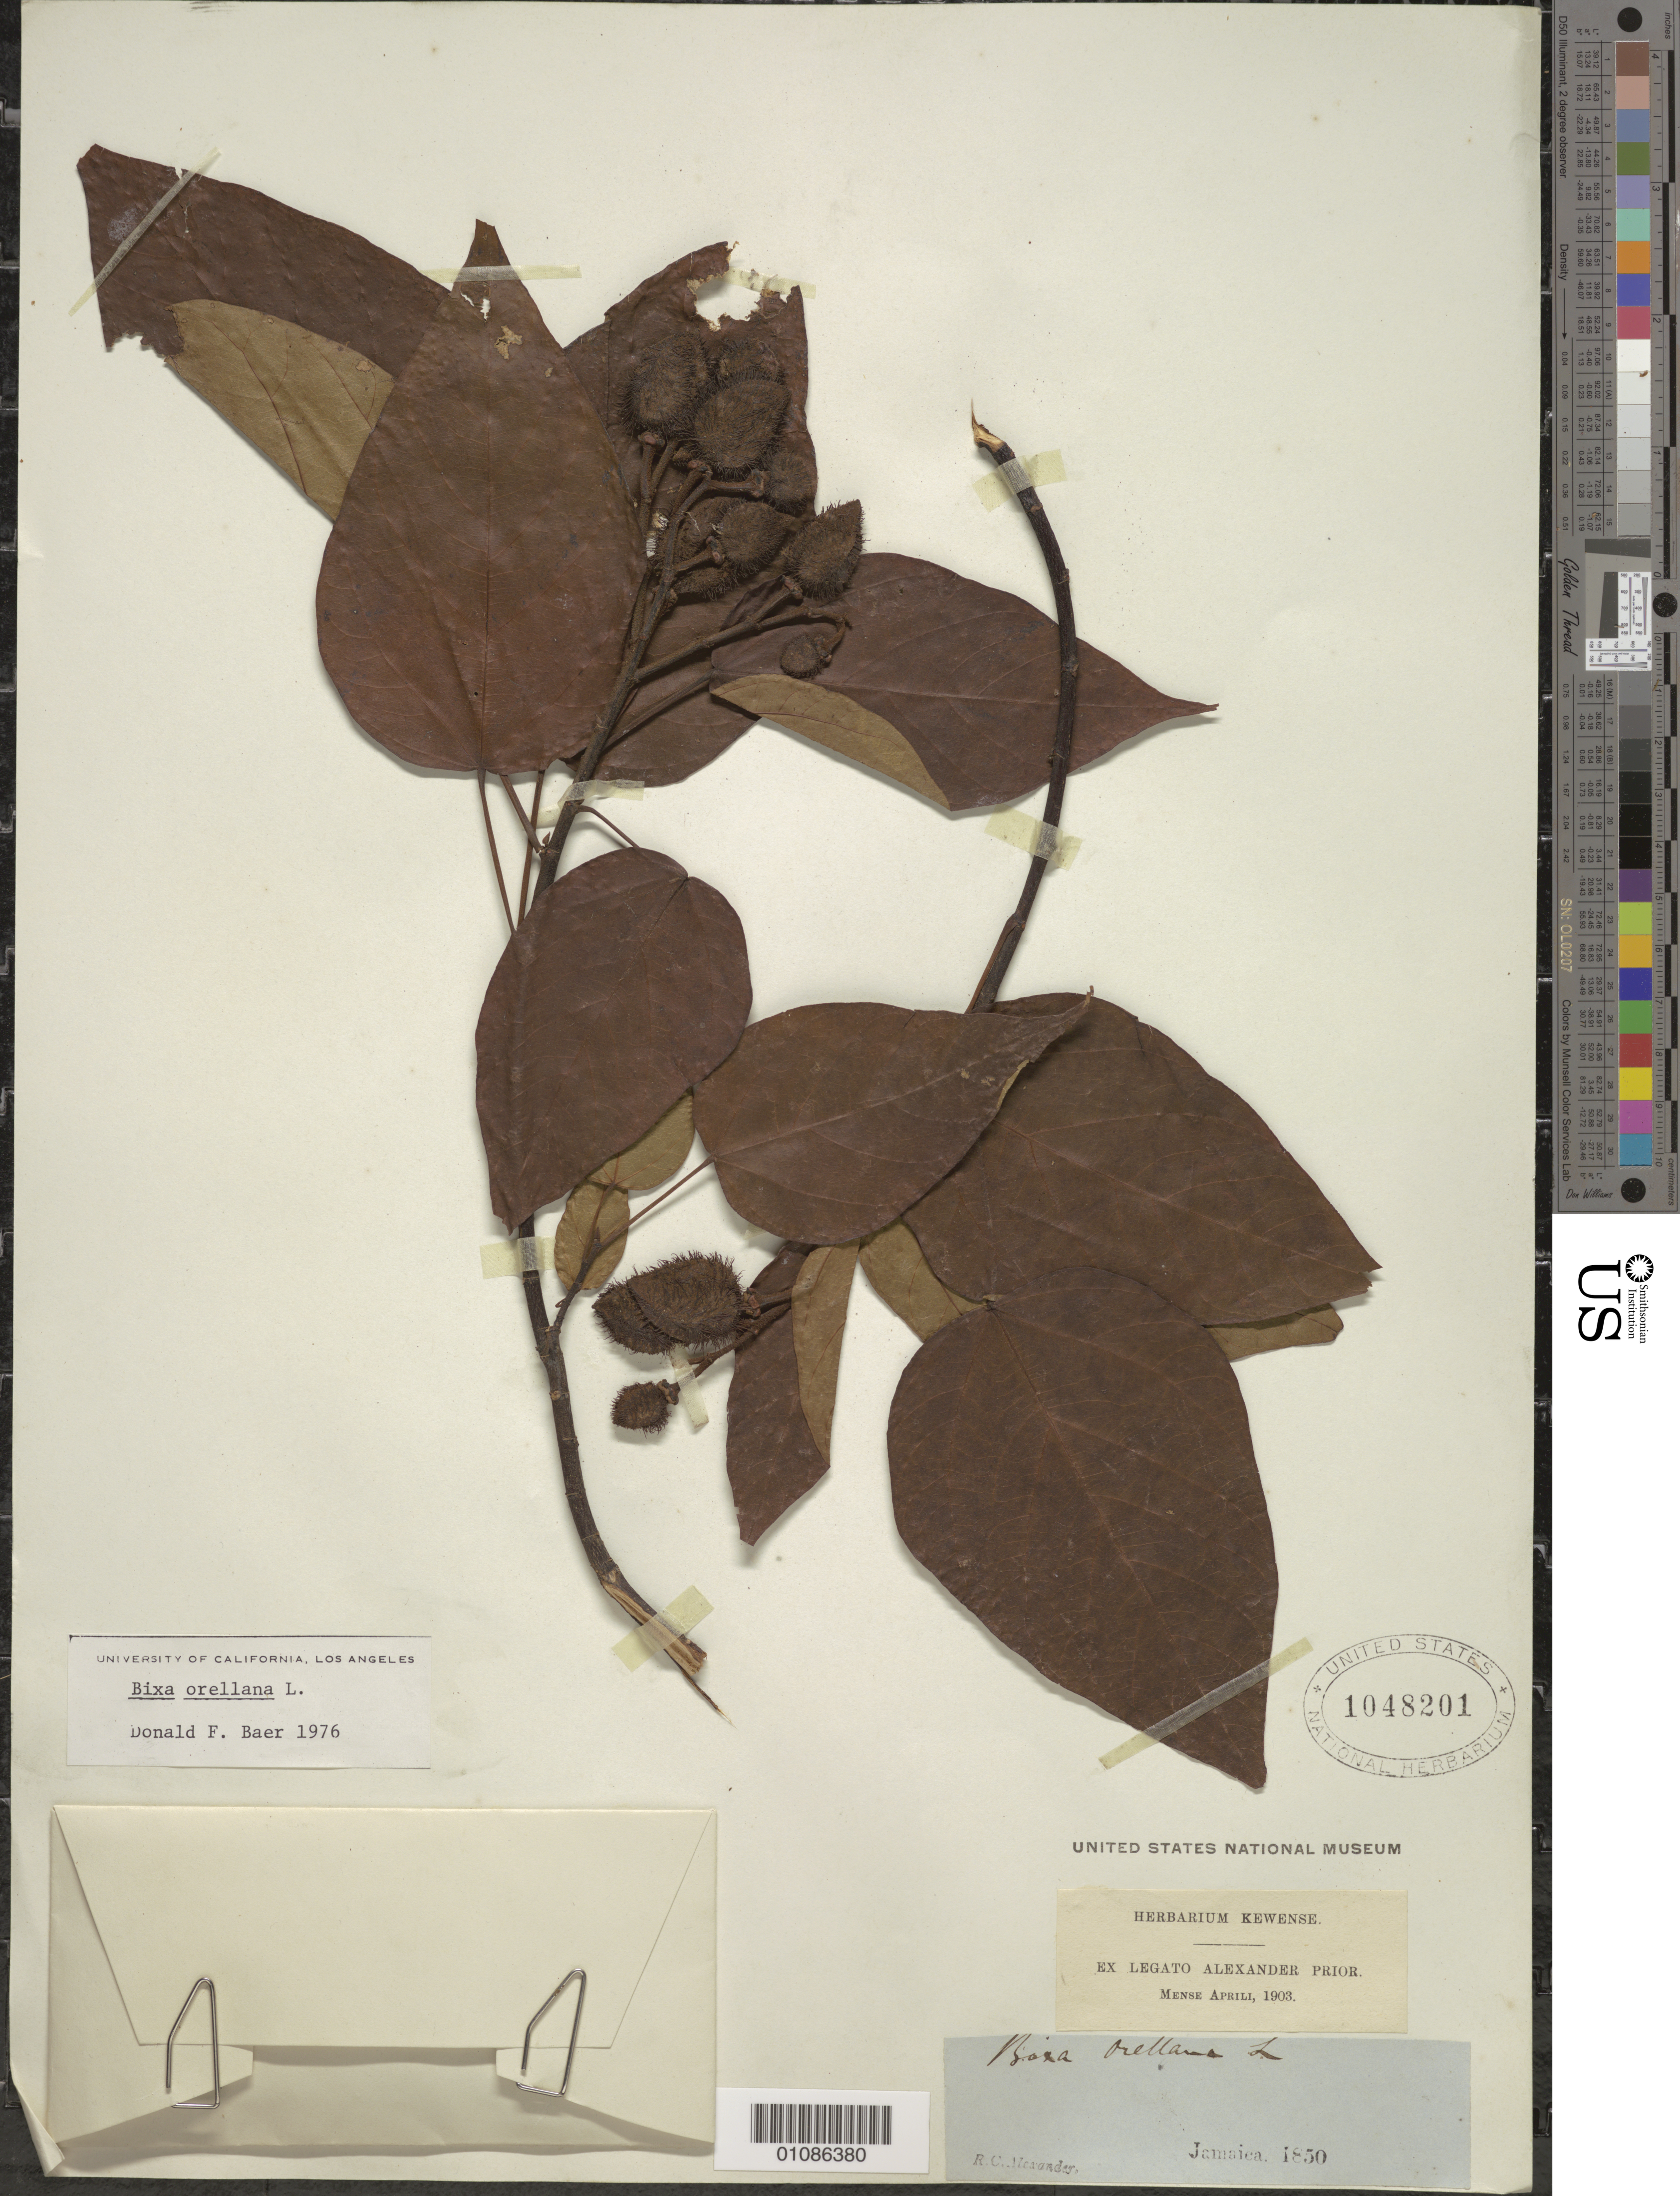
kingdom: Plantae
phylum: Tracheophyta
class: Magnoliopsida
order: Malvales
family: Bixaceae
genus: Bixa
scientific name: Bixa orellana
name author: L.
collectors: R. C. Alexander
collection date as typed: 1850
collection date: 1850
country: Jamaica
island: Jamaica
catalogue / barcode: US 1048201